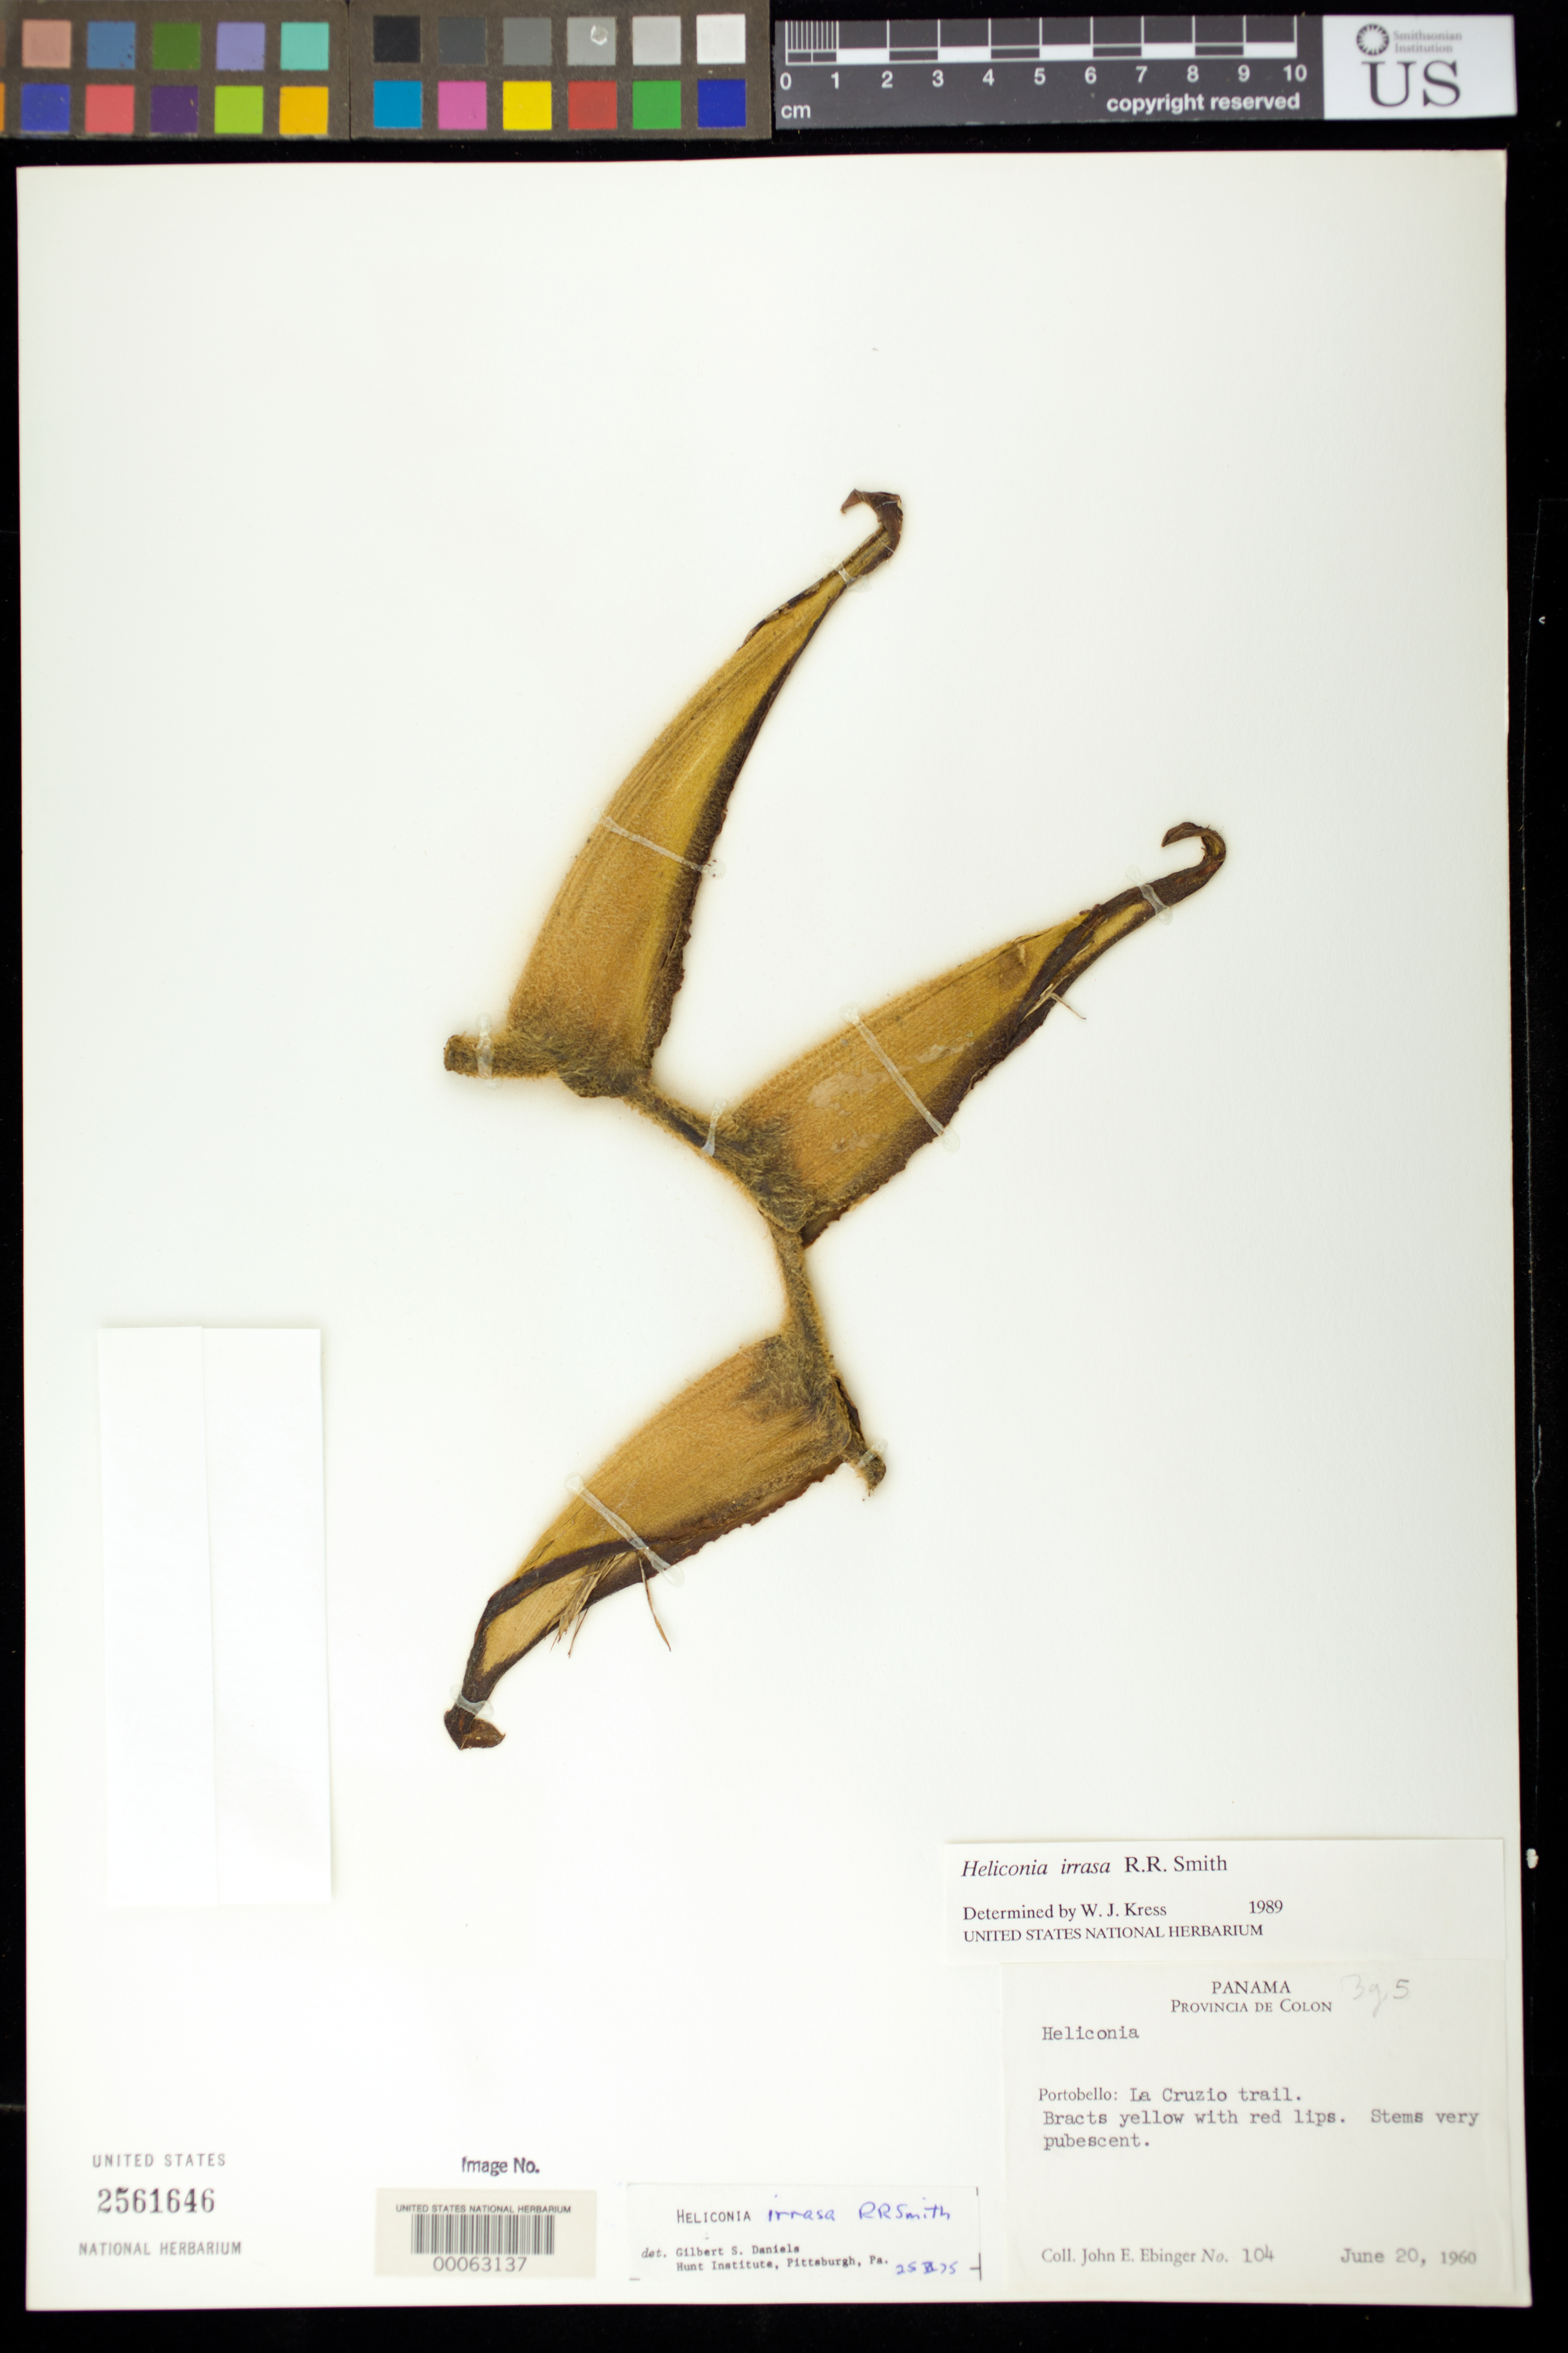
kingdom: Plantae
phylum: Tracheophyta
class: Liliopsida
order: Zingiberales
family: Heliconiaceae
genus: Heliconia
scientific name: Heliconia irrasa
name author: Lane ex R.R. Sm.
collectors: J. Ebinger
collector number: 104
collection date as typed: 20 Jun 1960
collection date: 1960-06-20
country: Panama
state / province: Colón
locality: Portobello: La Cruzio Trail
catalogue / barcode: US 2561646